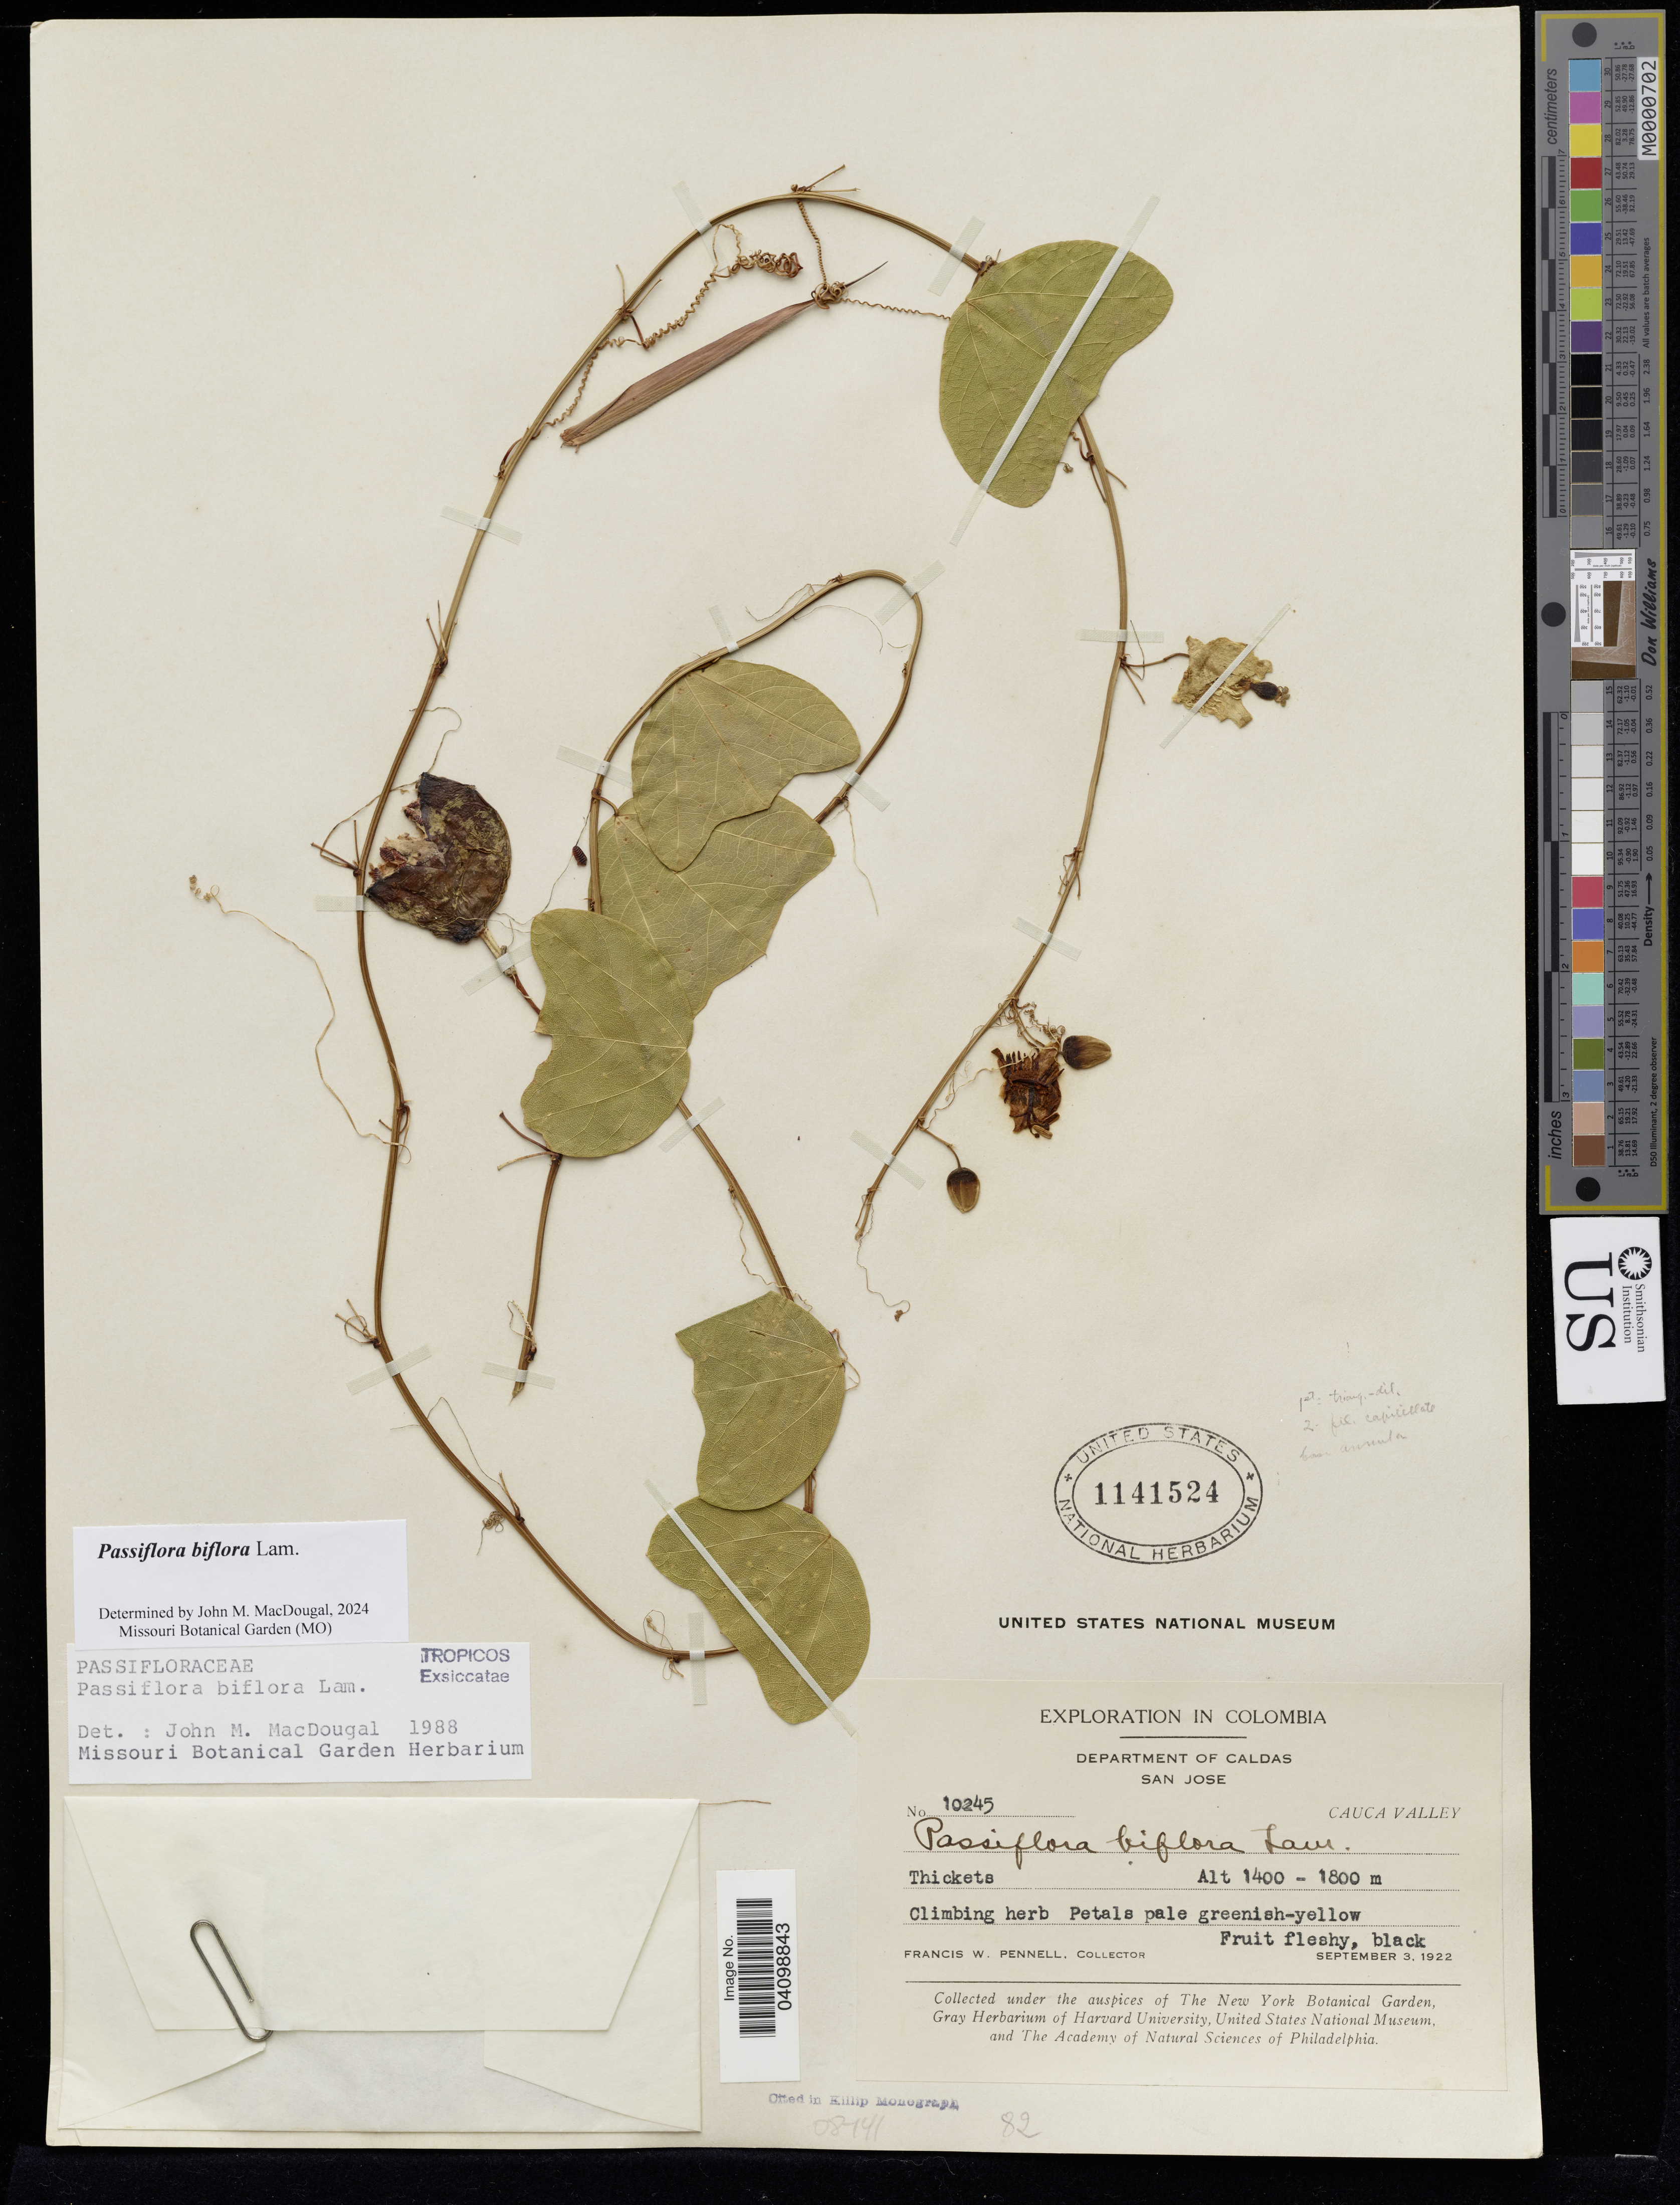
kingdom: Plantae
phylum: Tracheophyta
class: Magnoliopsida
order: Malpighiales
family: Passifloraceae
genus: Passiflora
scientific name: Passiflora biflora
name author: Lam.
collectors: F. W. Pennell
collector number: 10245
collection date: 1922-09-03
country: Colombia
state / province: Caldas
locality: San Jose. Cauca Valley.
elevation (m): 1400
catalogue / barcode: US 1141524